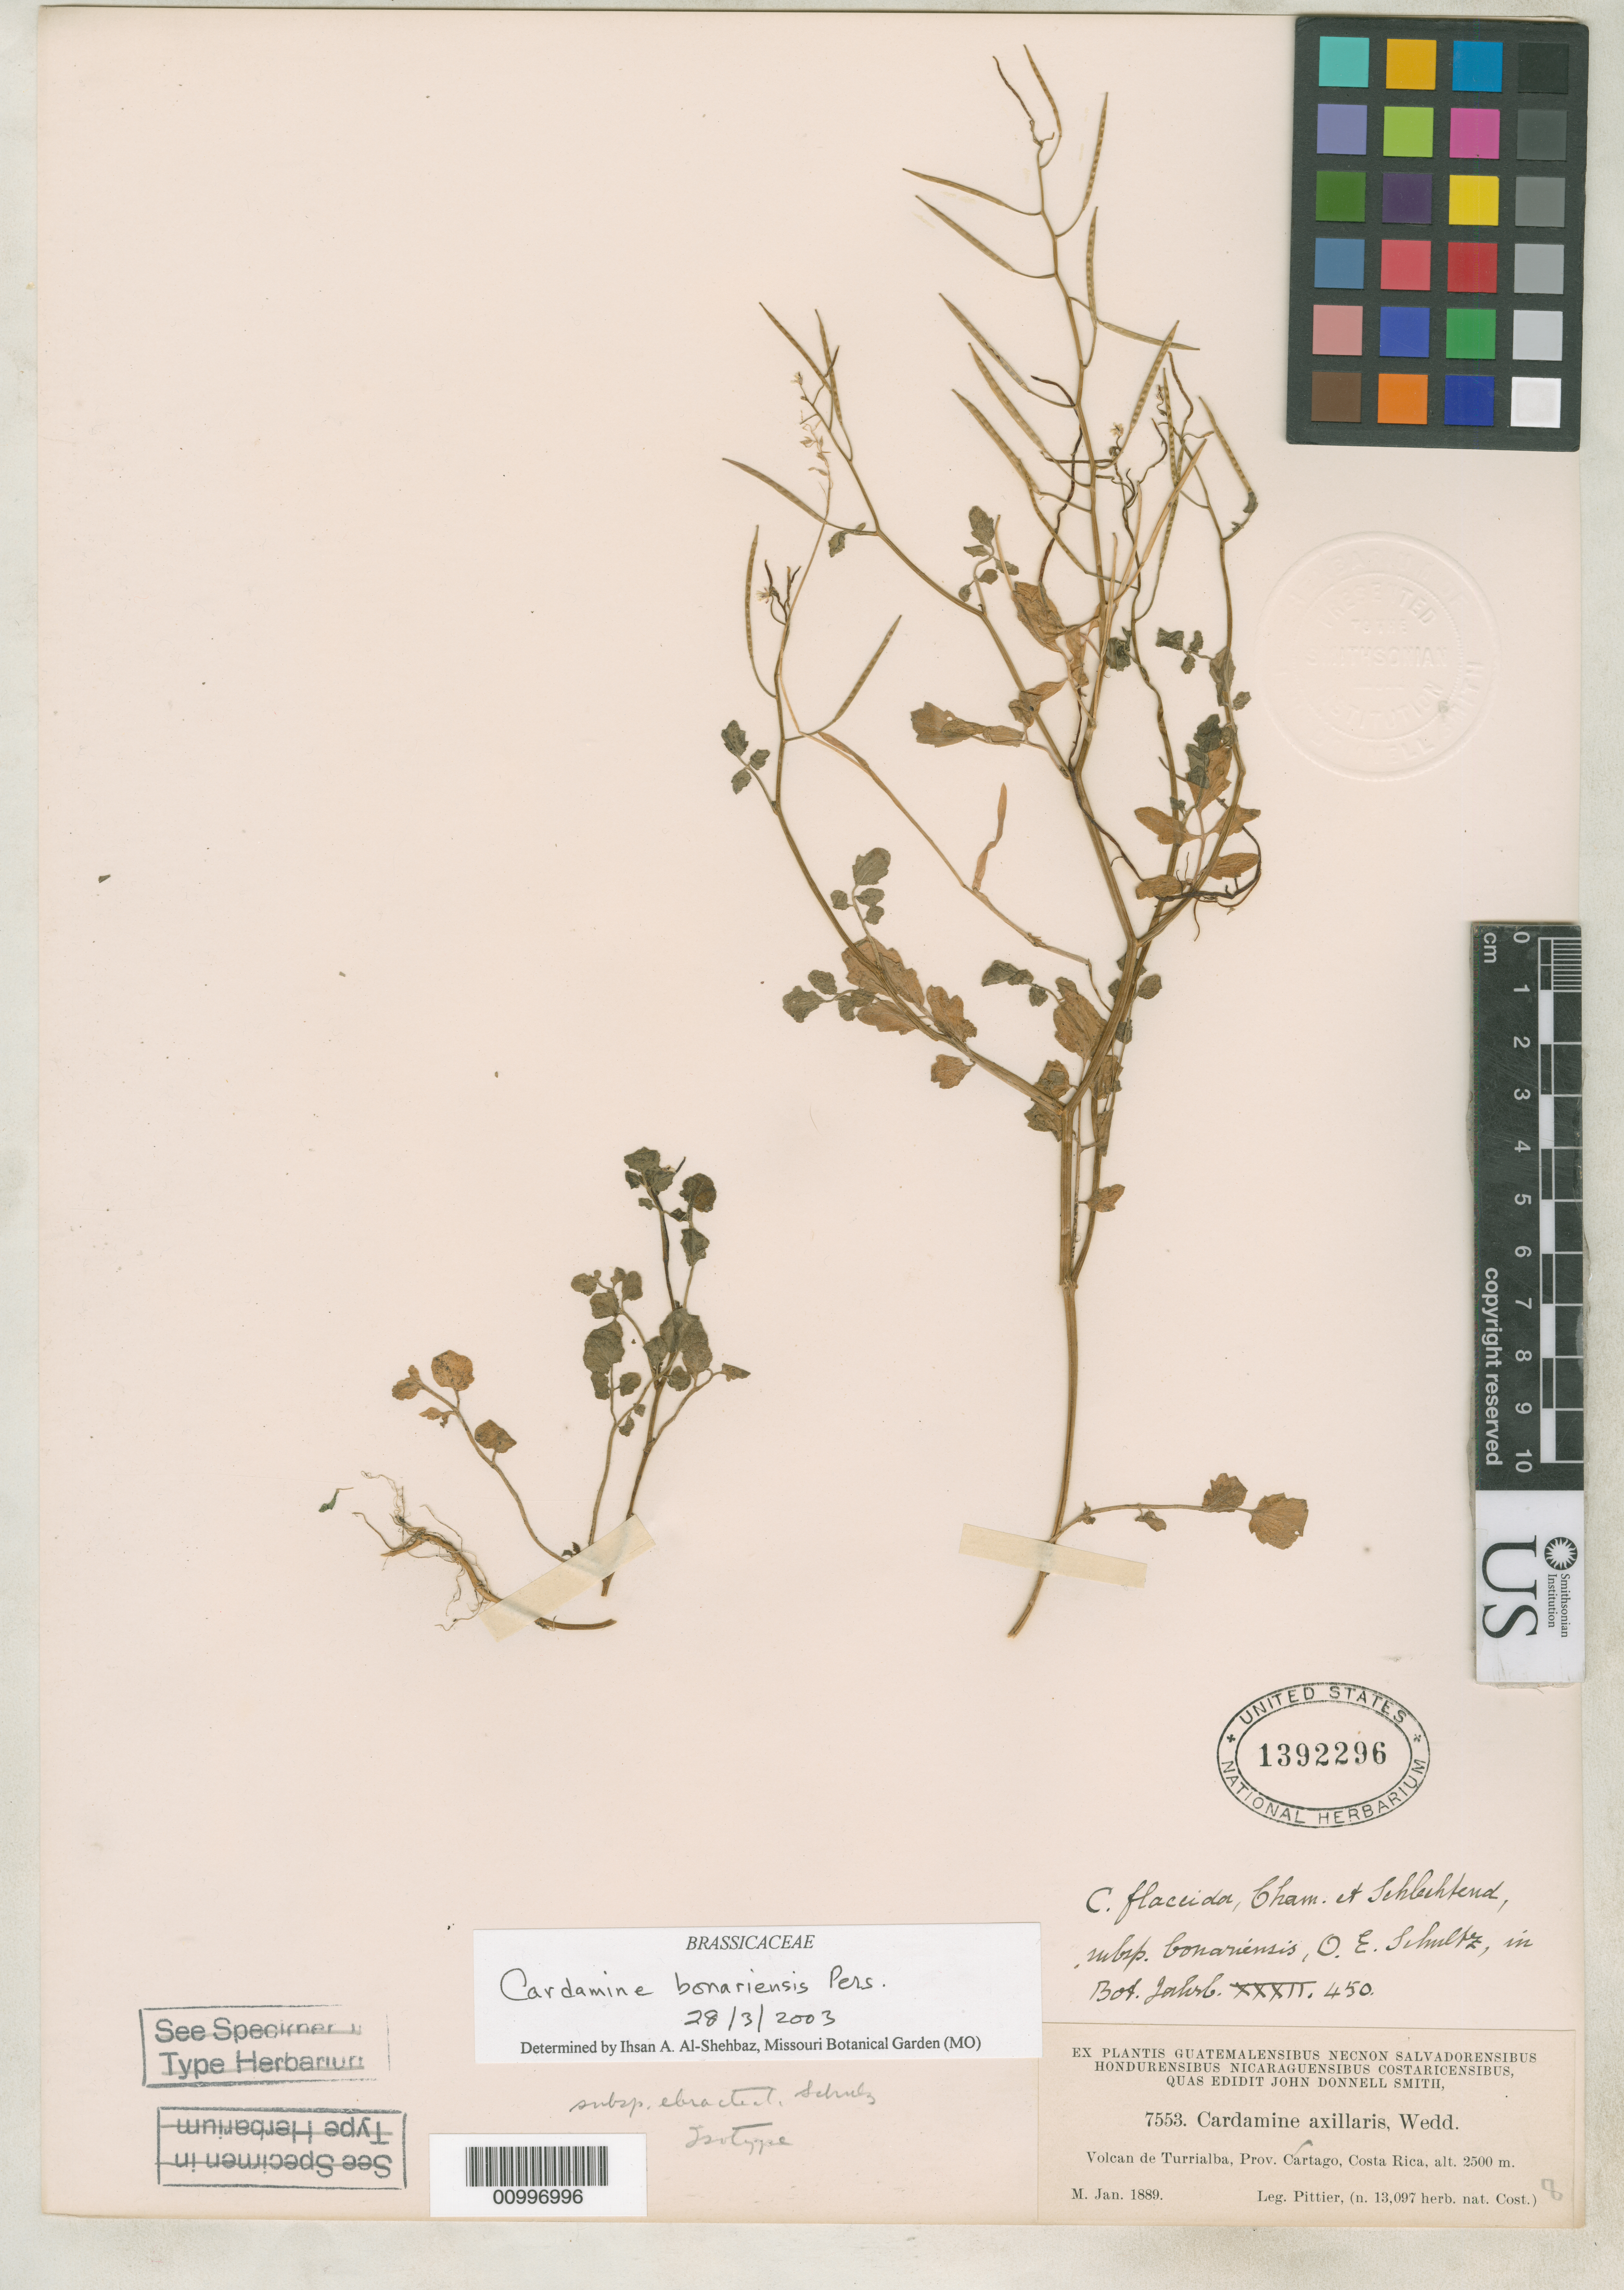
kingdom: Plantae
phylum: Tracheophyta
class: Magnoliopsida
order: Brassicales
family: Brassicaceae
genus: Cardamine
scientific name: Cardamine flaccida subsp. ebracteata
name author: O.E. Schulz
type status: Isotype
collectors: H. F. Pittier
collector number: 13097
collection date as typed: Jan 1889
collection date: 1889-01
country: Costa Rica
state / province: Cartago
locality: Volcan de Turrialba.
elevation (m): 2500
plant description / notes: From the herbarium of J. Donnell Smith.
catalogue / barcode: US 1392296